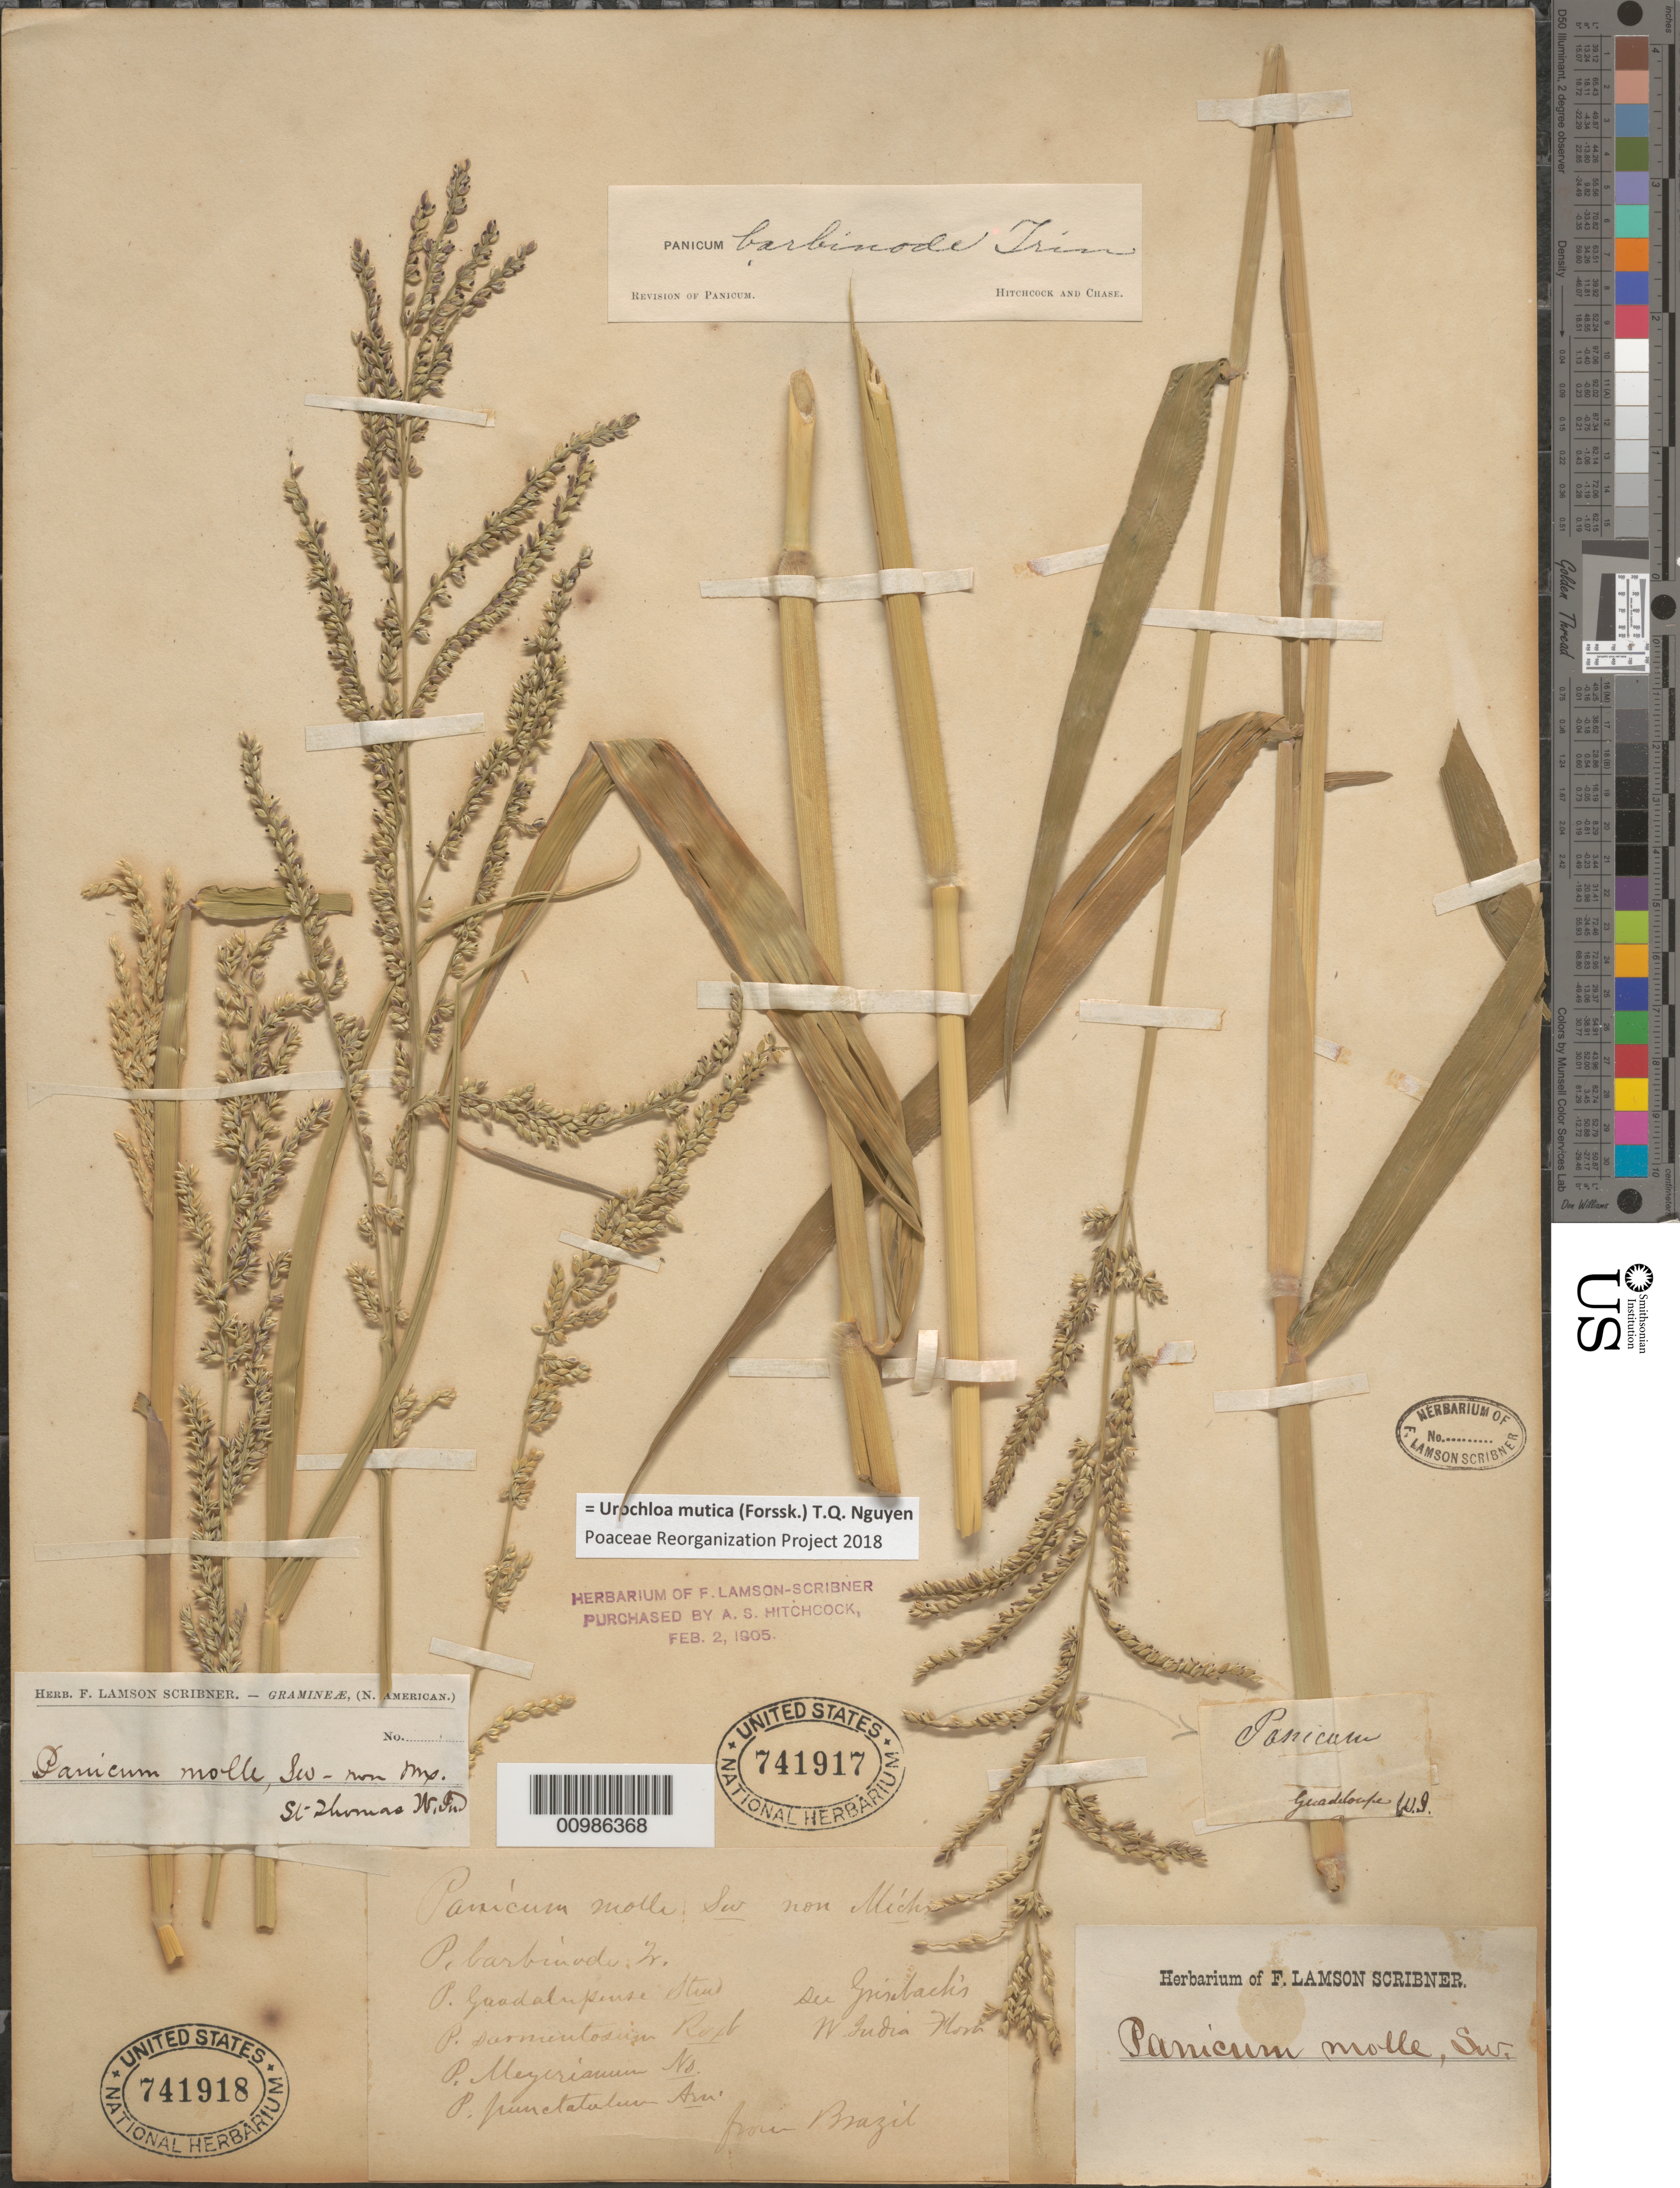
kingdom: Plantae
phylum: Tracheophyta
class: Liliopsida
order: Poales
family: Poaceae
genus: Brachiaria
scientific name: Brachiaria mutica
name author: (Forssk.) Stapf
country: Guadeloupe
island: Basse Terre [Guadeloupe]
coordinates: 0 N, 0 E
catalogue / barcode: US 741917